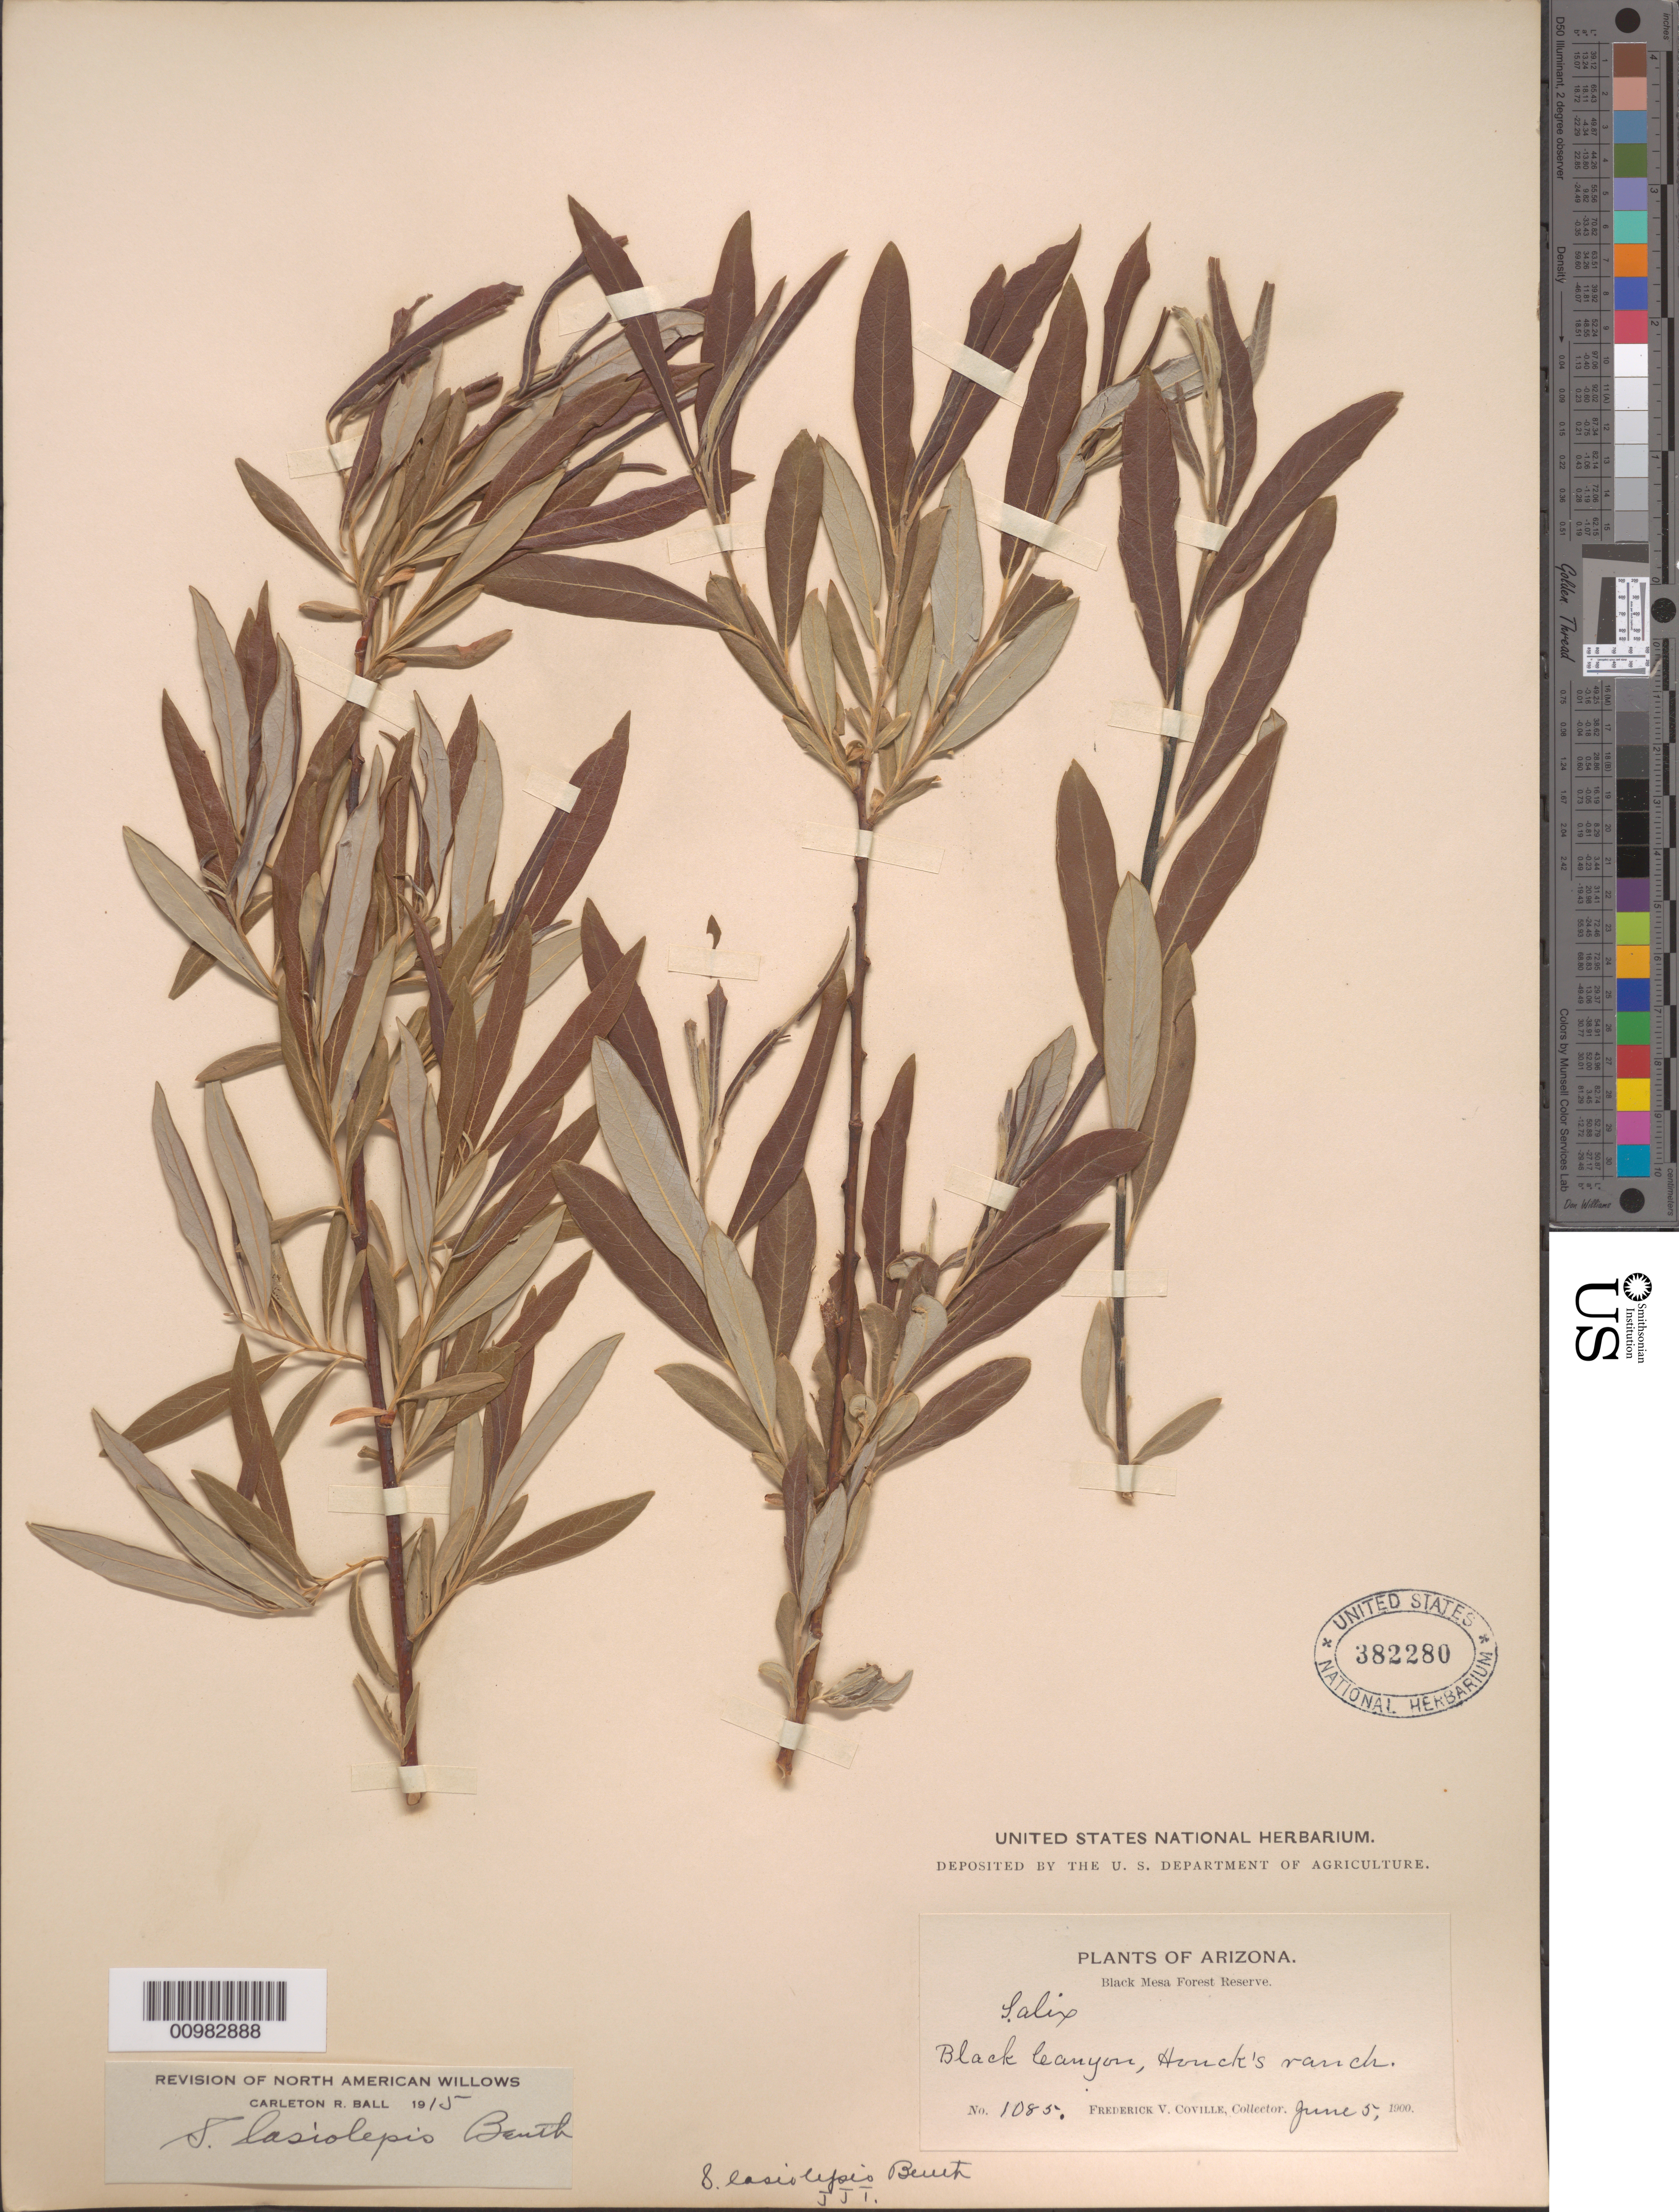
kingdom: Plantae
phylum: Tracheophyta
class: Magnoliopsida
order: Malpighiales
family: Salicaceae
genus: Salix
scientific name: Salix lasiolepis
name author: Benth.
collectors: F. V. Coville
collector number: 1085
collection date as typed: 05 Jun 1900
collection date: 1900-06-05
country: United States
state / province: Arizona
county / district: Yavapai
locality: Black Canyon, Huck's Ranch.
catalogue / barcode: US 382280